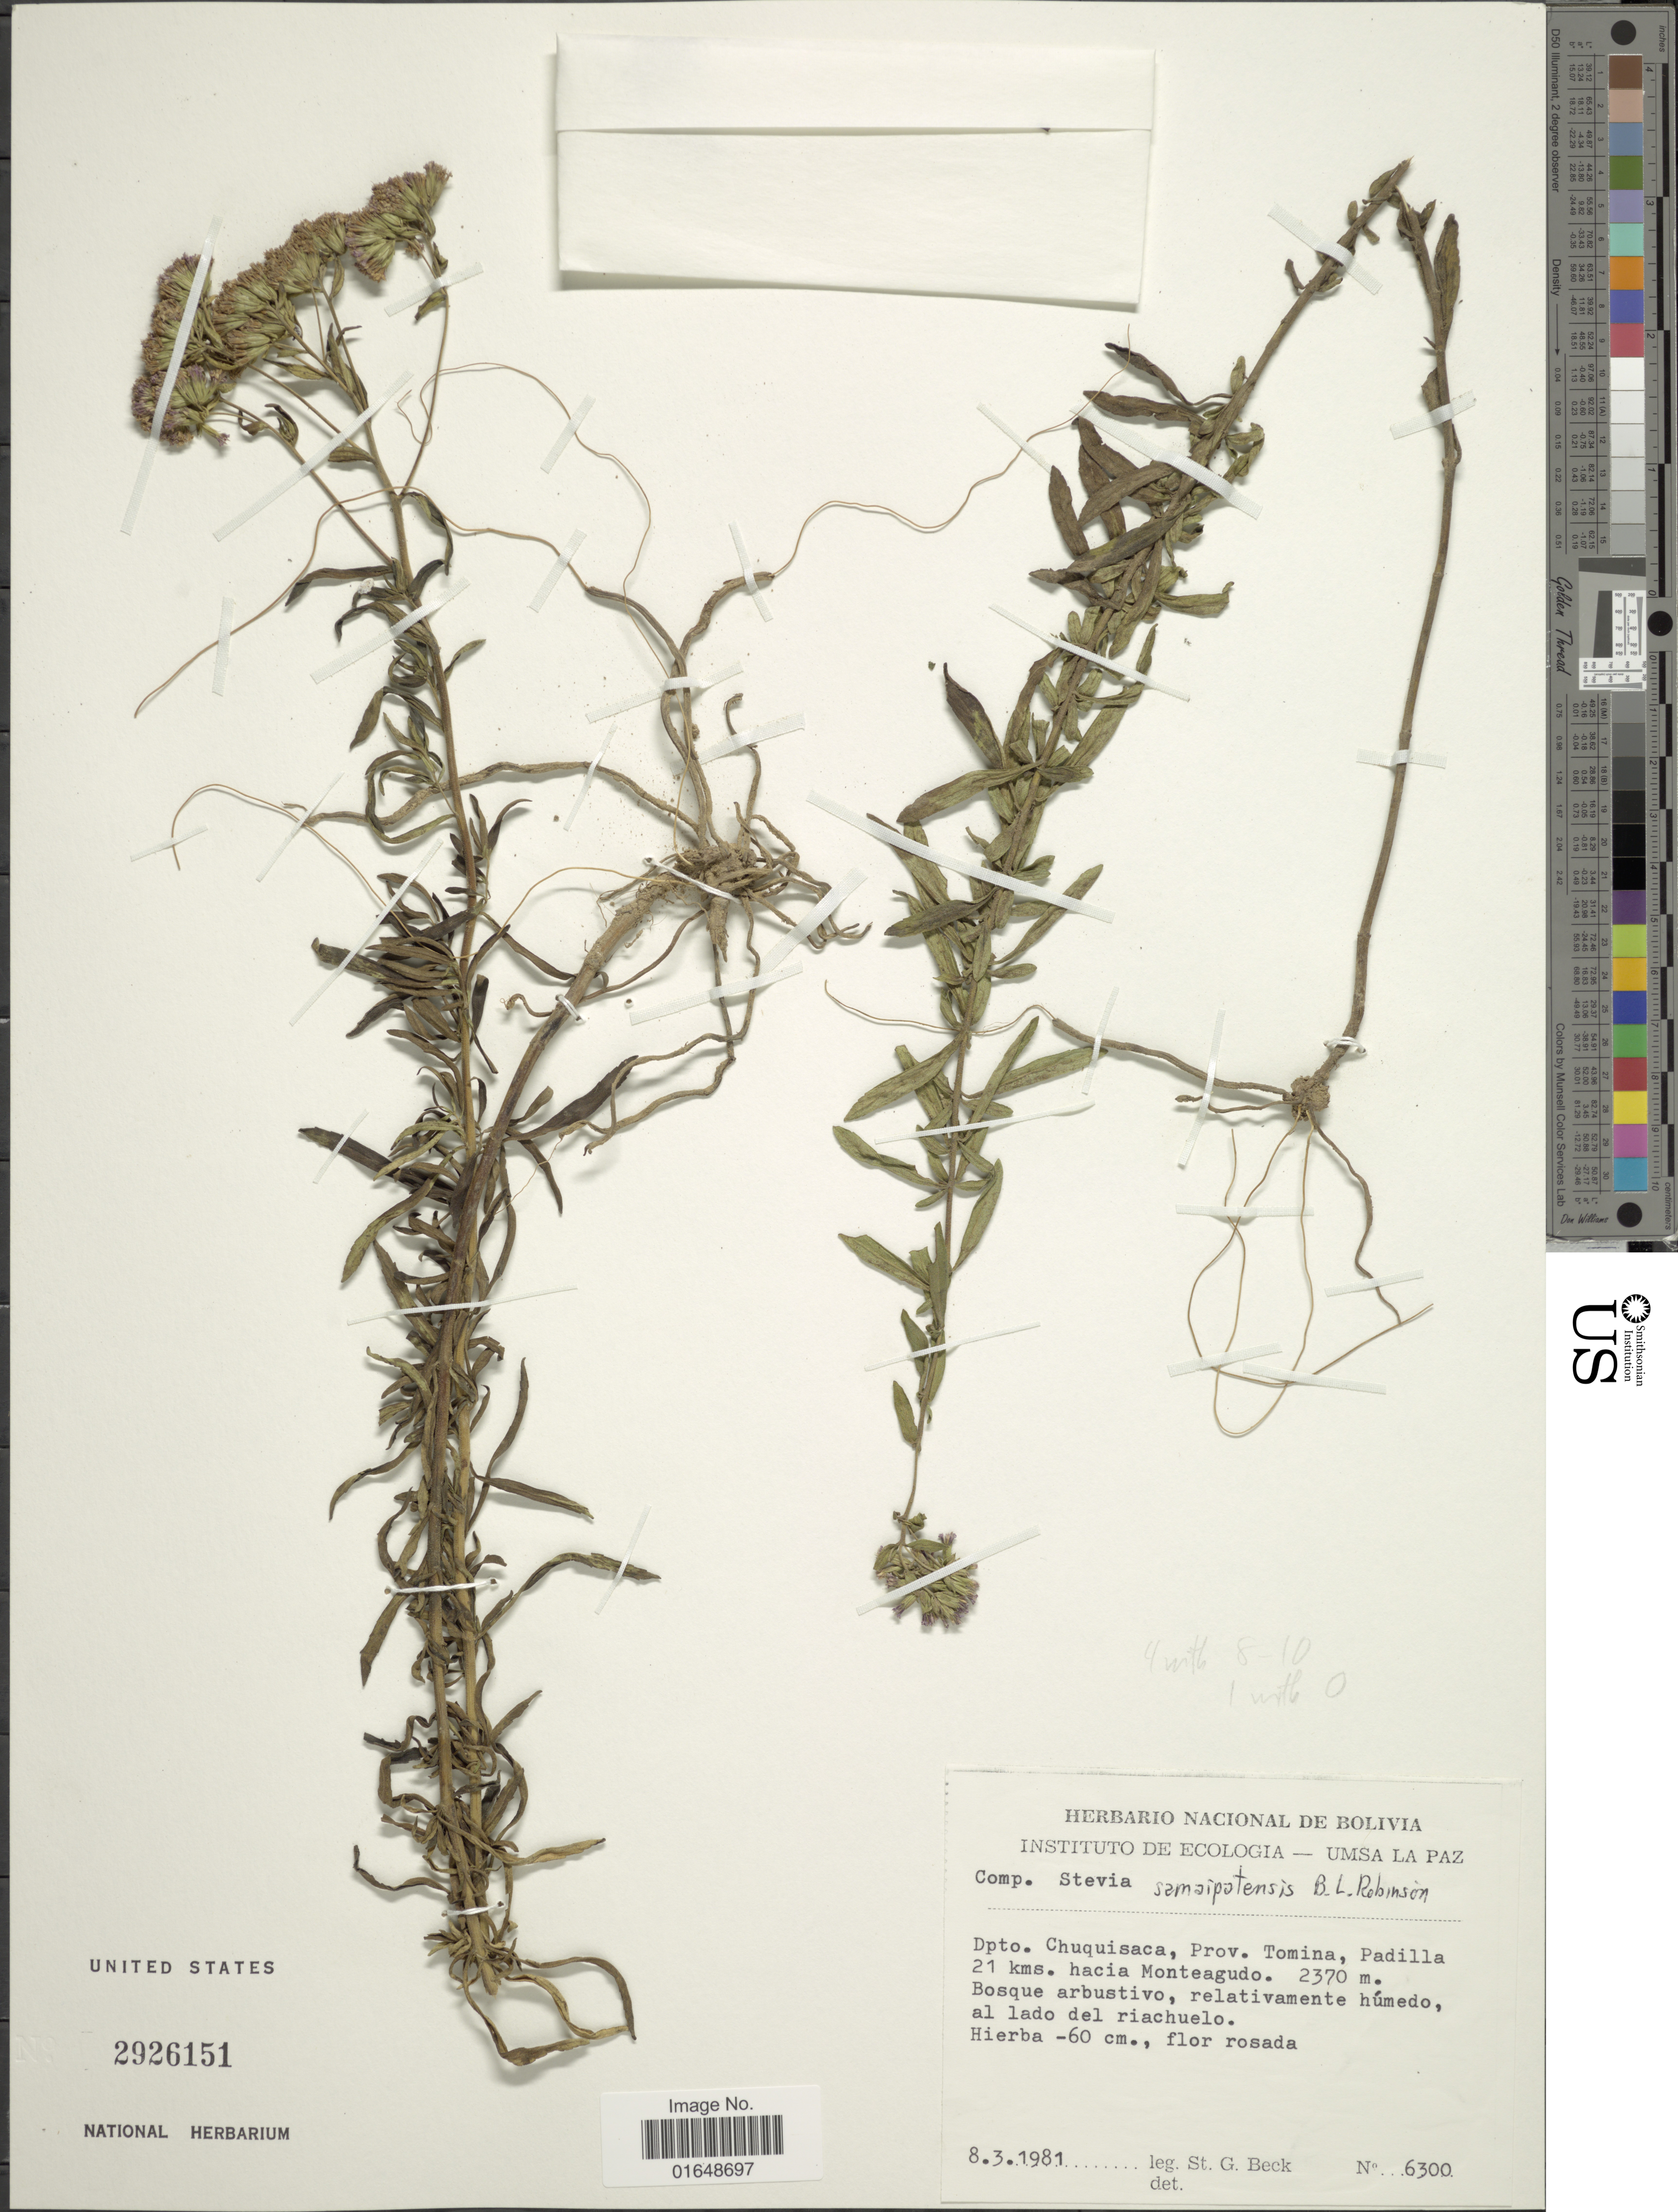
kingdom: Plantae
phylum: Tracheophyta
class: Magnoliopsida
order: Asterales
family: Asteraceae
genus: Stevia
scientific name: Stevia samaipatensis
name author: B.L. Rob.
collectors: S. G. Beck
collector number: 6300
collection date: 1981-03-08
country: Bolivia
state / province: Chuquisaca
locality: Dpto. Chuquisaca, Prov. Tomina, Padilla 21 kms. hacia Mont4eagudo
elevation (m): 2370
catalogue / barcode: US 2926151